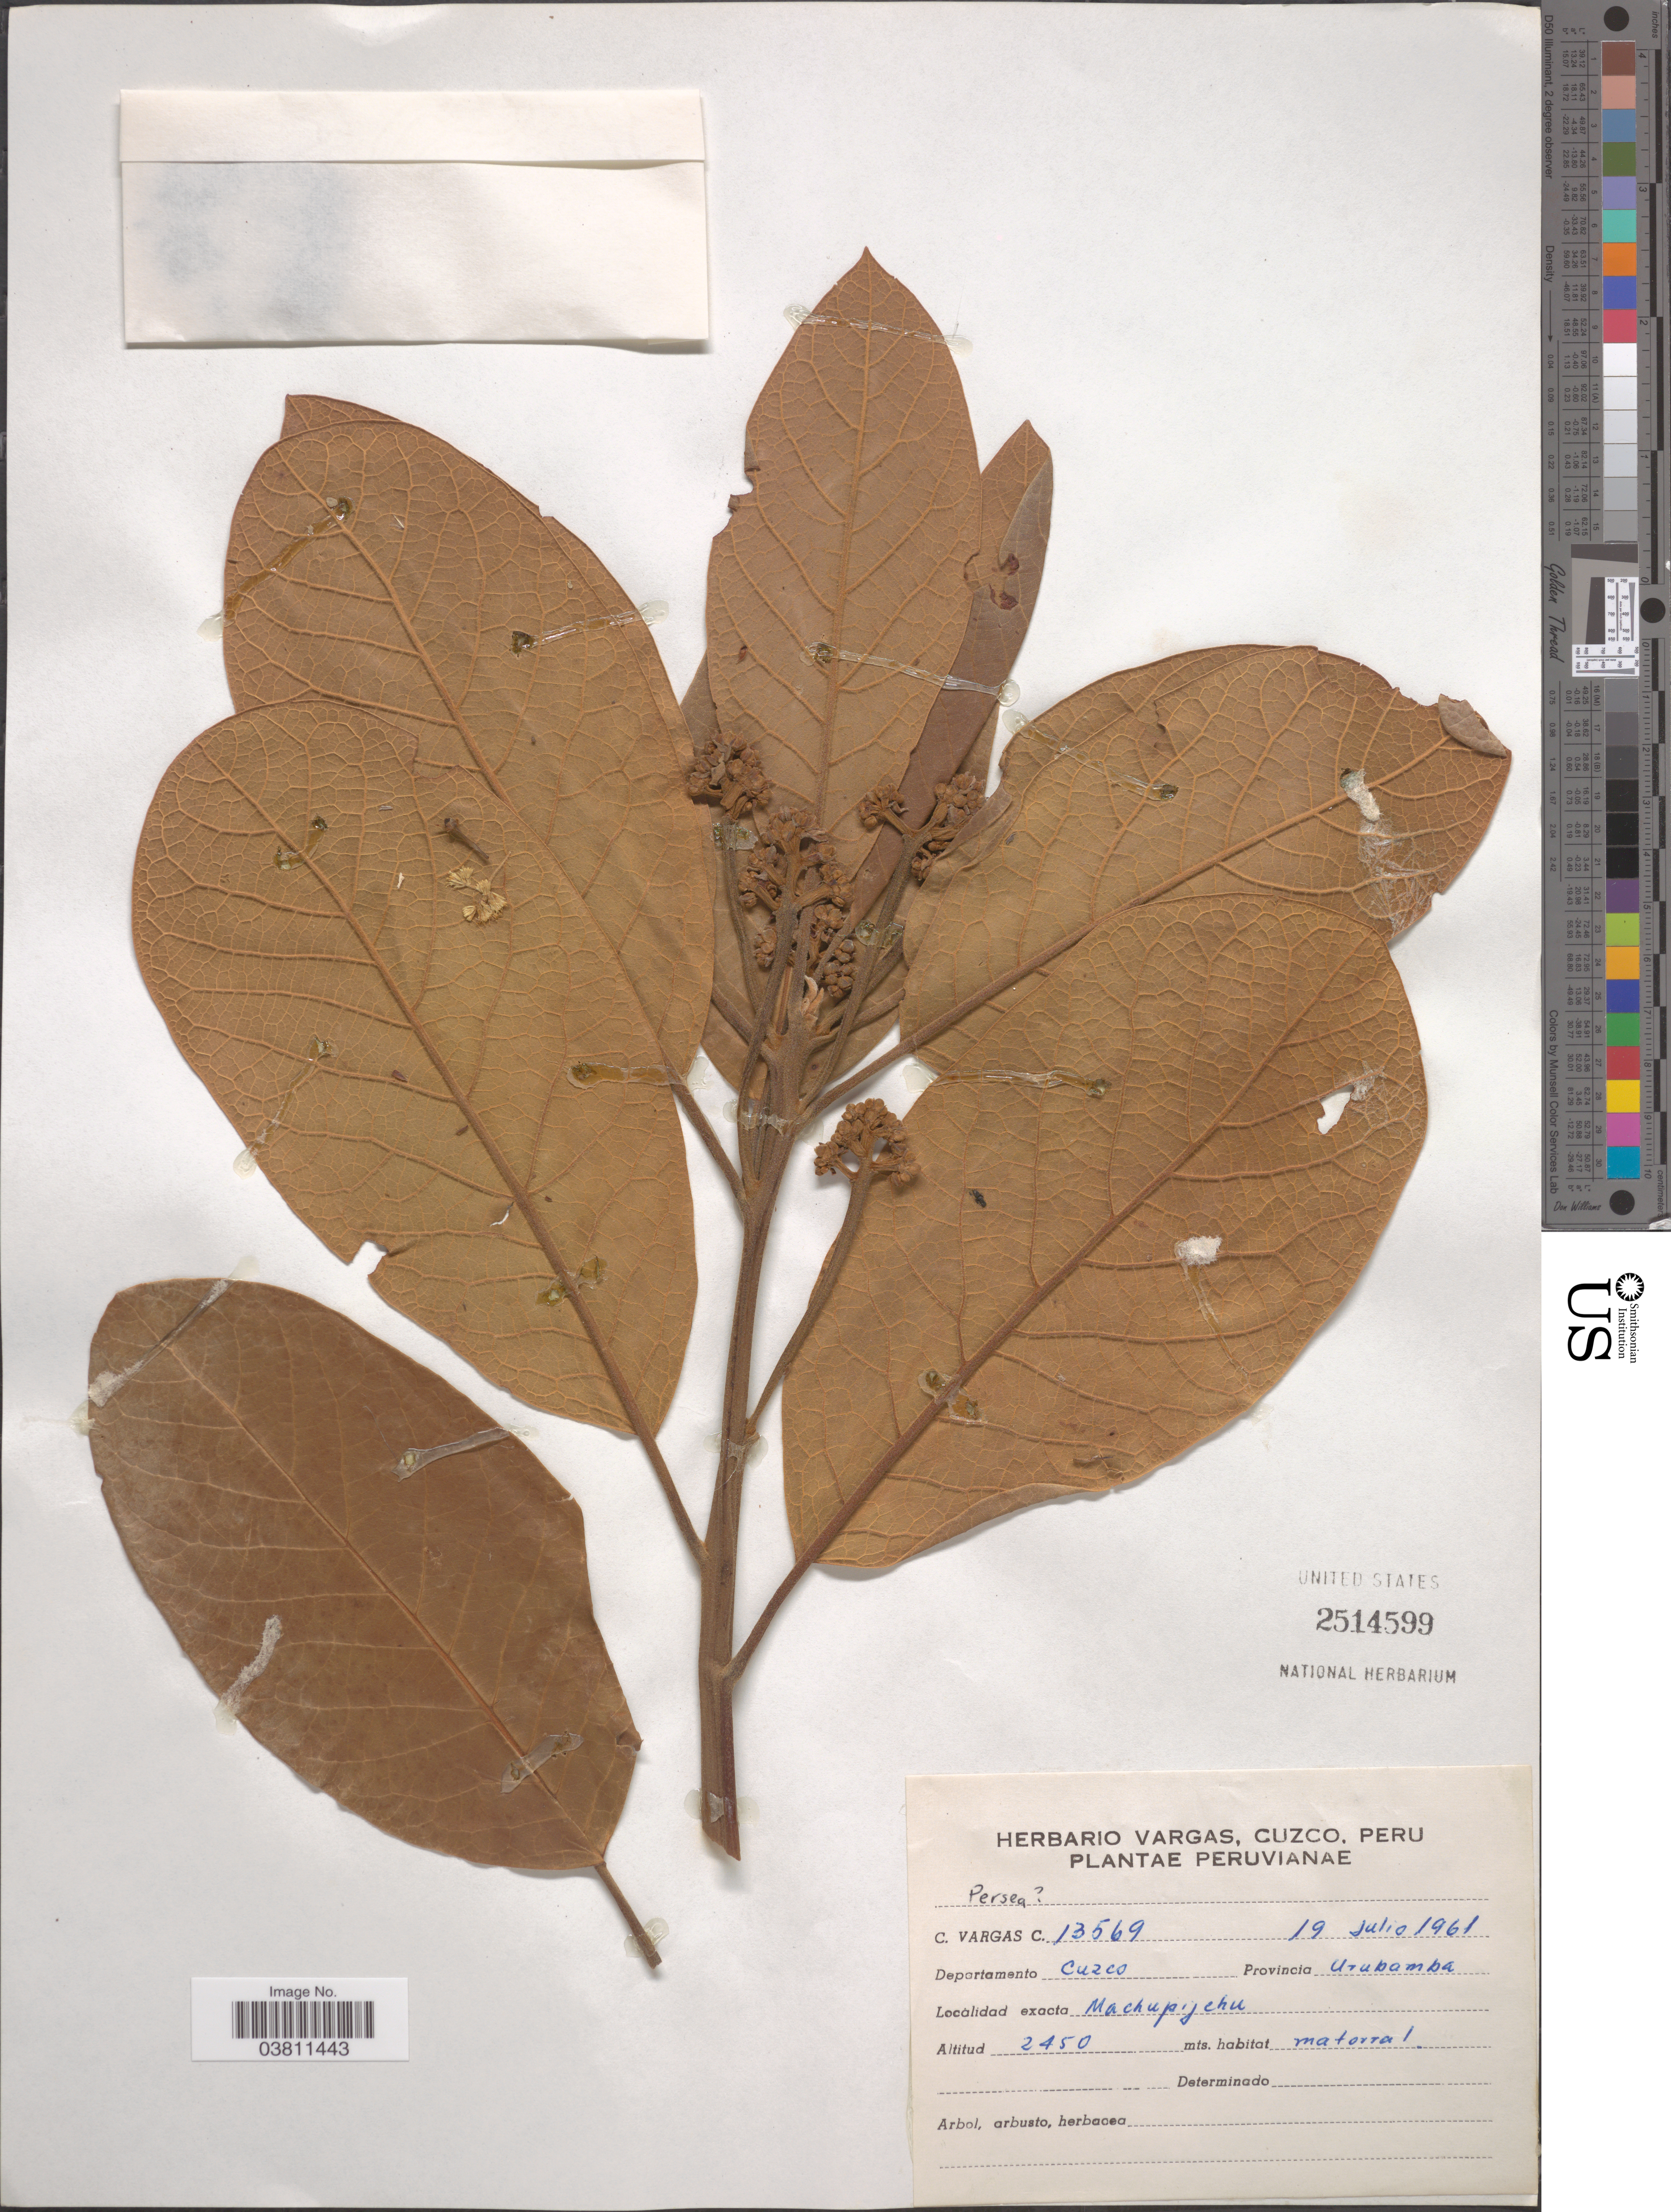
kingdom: Plantae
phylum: Tracheophyta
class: Magnoliopsida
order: Laurales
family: Lauraceae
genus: Persea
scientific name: Persea sp.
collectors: C. Vargas Calderón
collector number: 13569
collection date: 1961-07-19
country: Peru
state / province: Cusco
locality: Departamento Cuzco Provincia Urubamba. Machupijchu.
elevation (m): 2450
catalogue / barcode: US 2514599